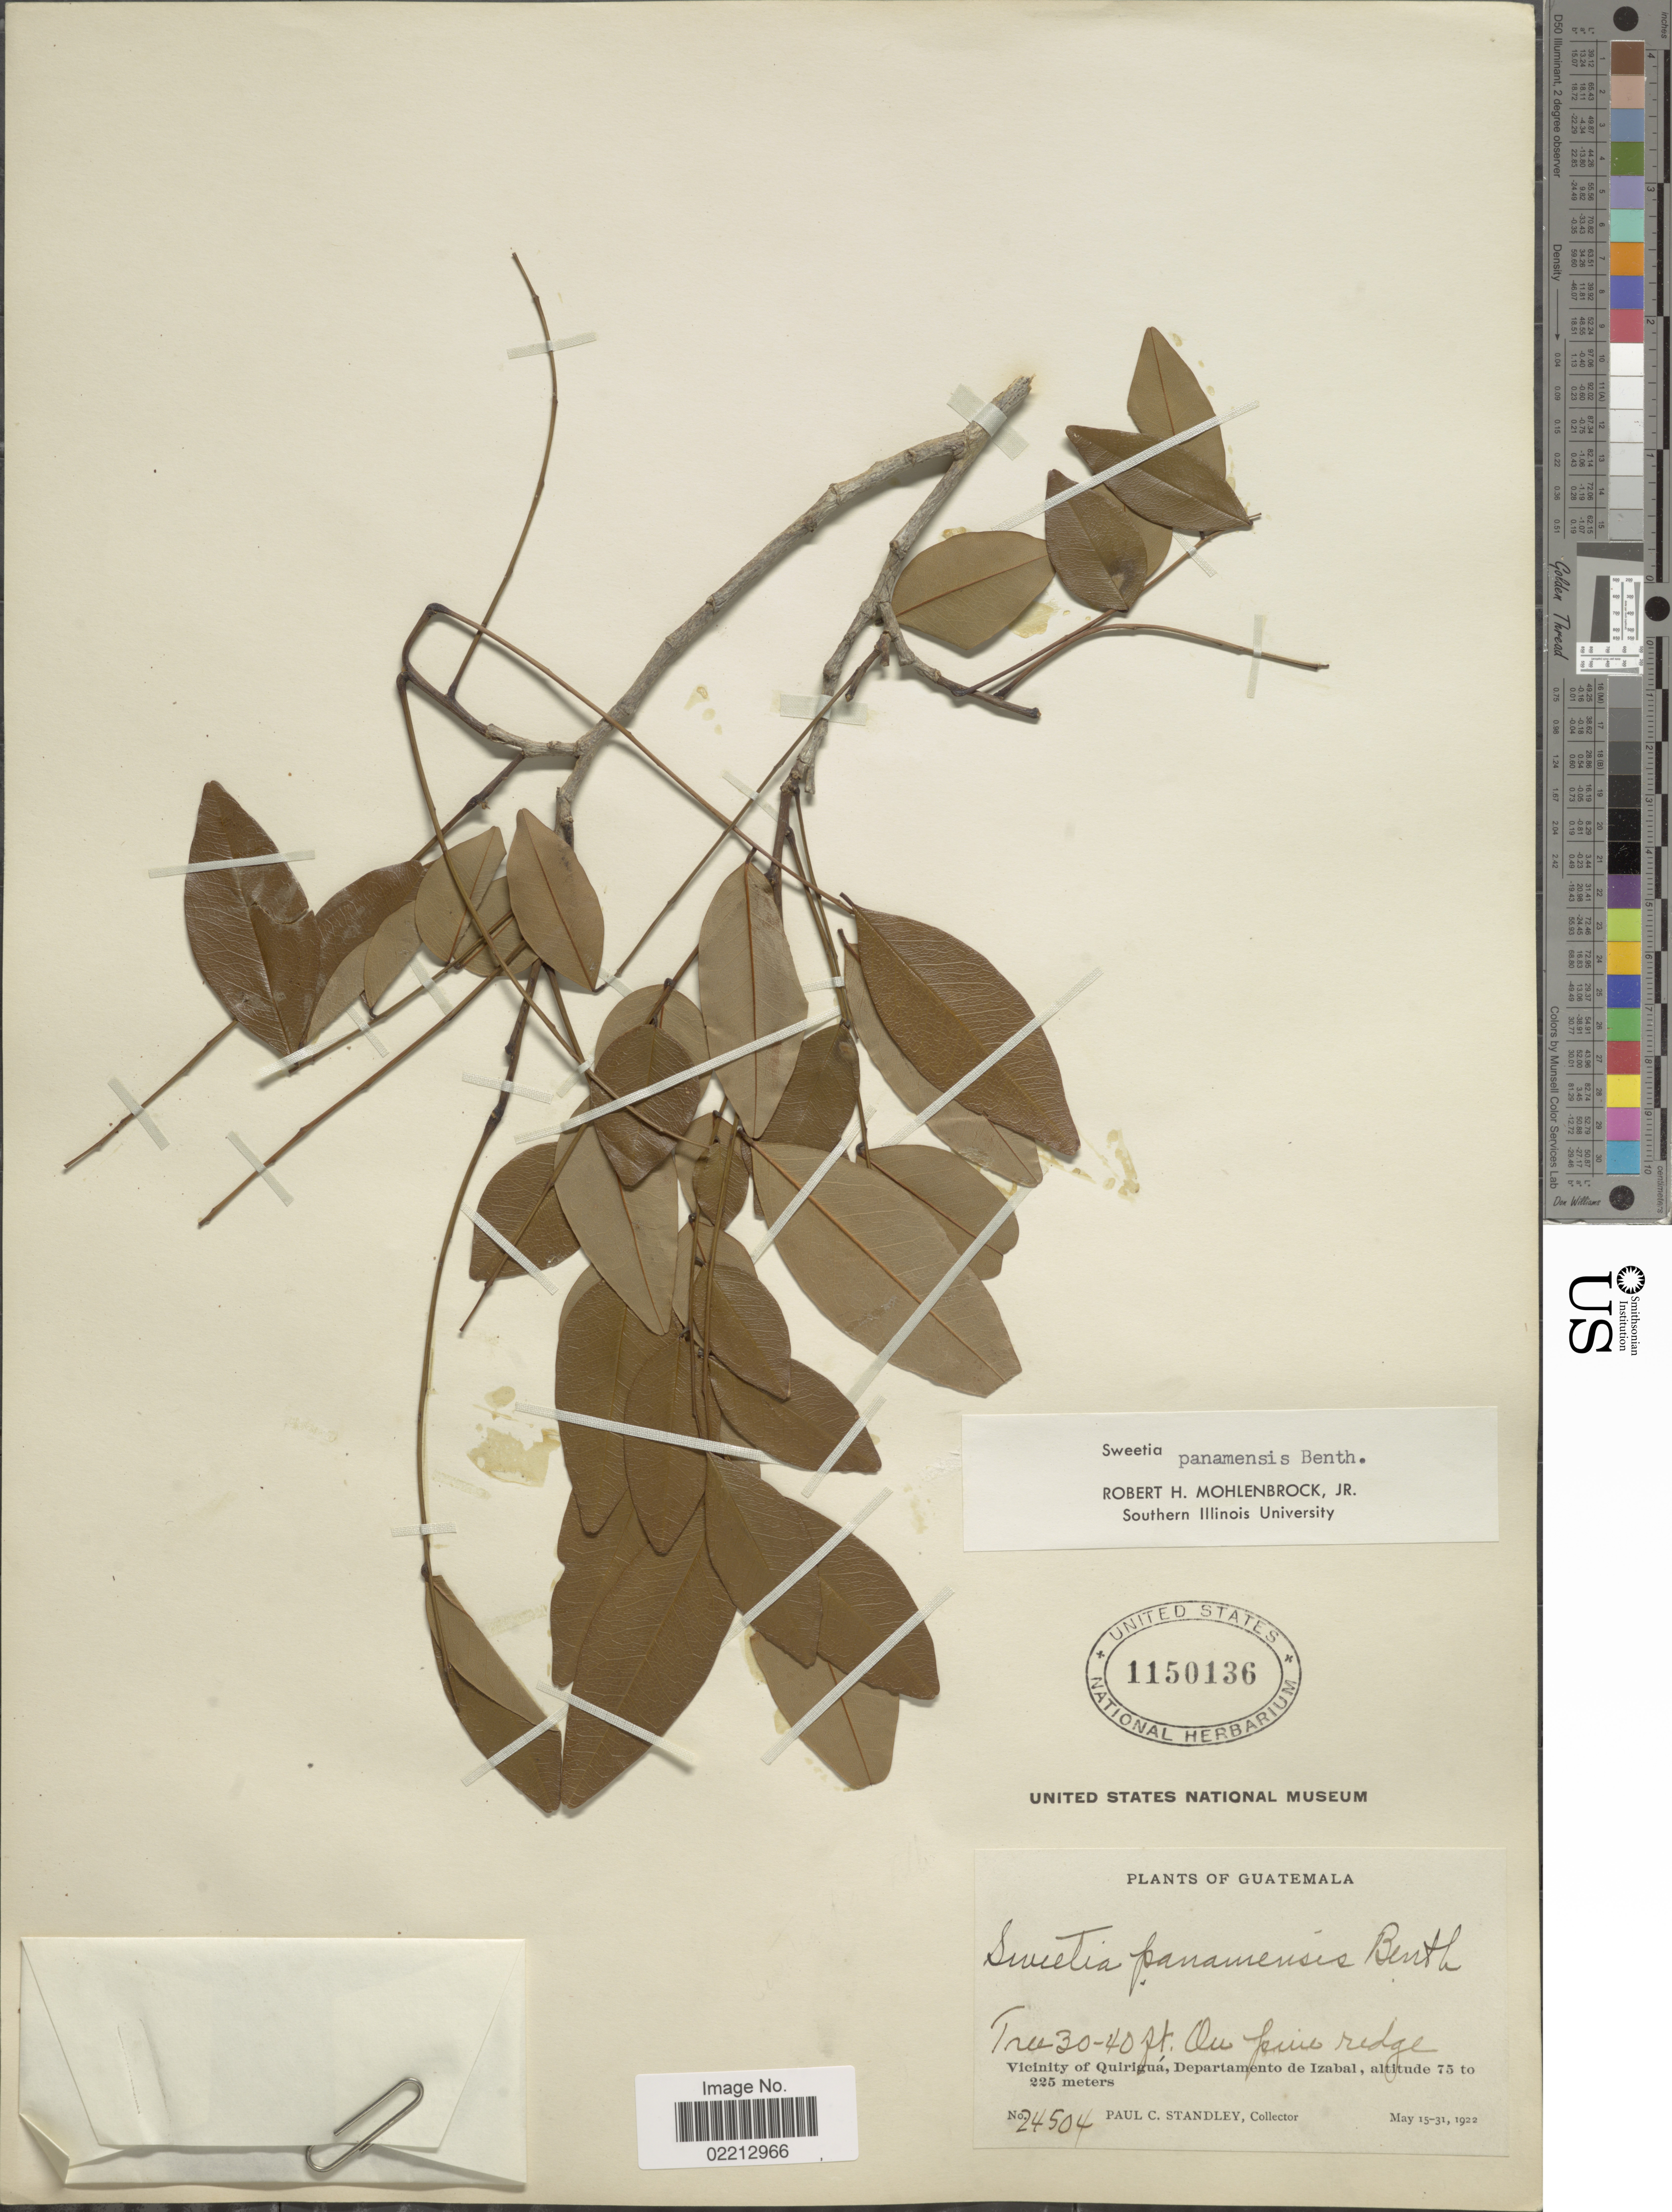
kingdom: Plantae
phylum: Tracheophyta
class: Magnoliopsida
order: Fabales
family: Fabaceae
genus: Acosmium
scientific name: Acosmium panamense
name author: (Benth.) Yakovlev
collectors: P. C. Standley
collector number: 24504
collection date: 1922-05-15/1922-05-31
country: Guatemala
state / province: Izabal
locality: Vicinity of Quirigua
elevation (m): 75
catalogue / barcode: US 1150136